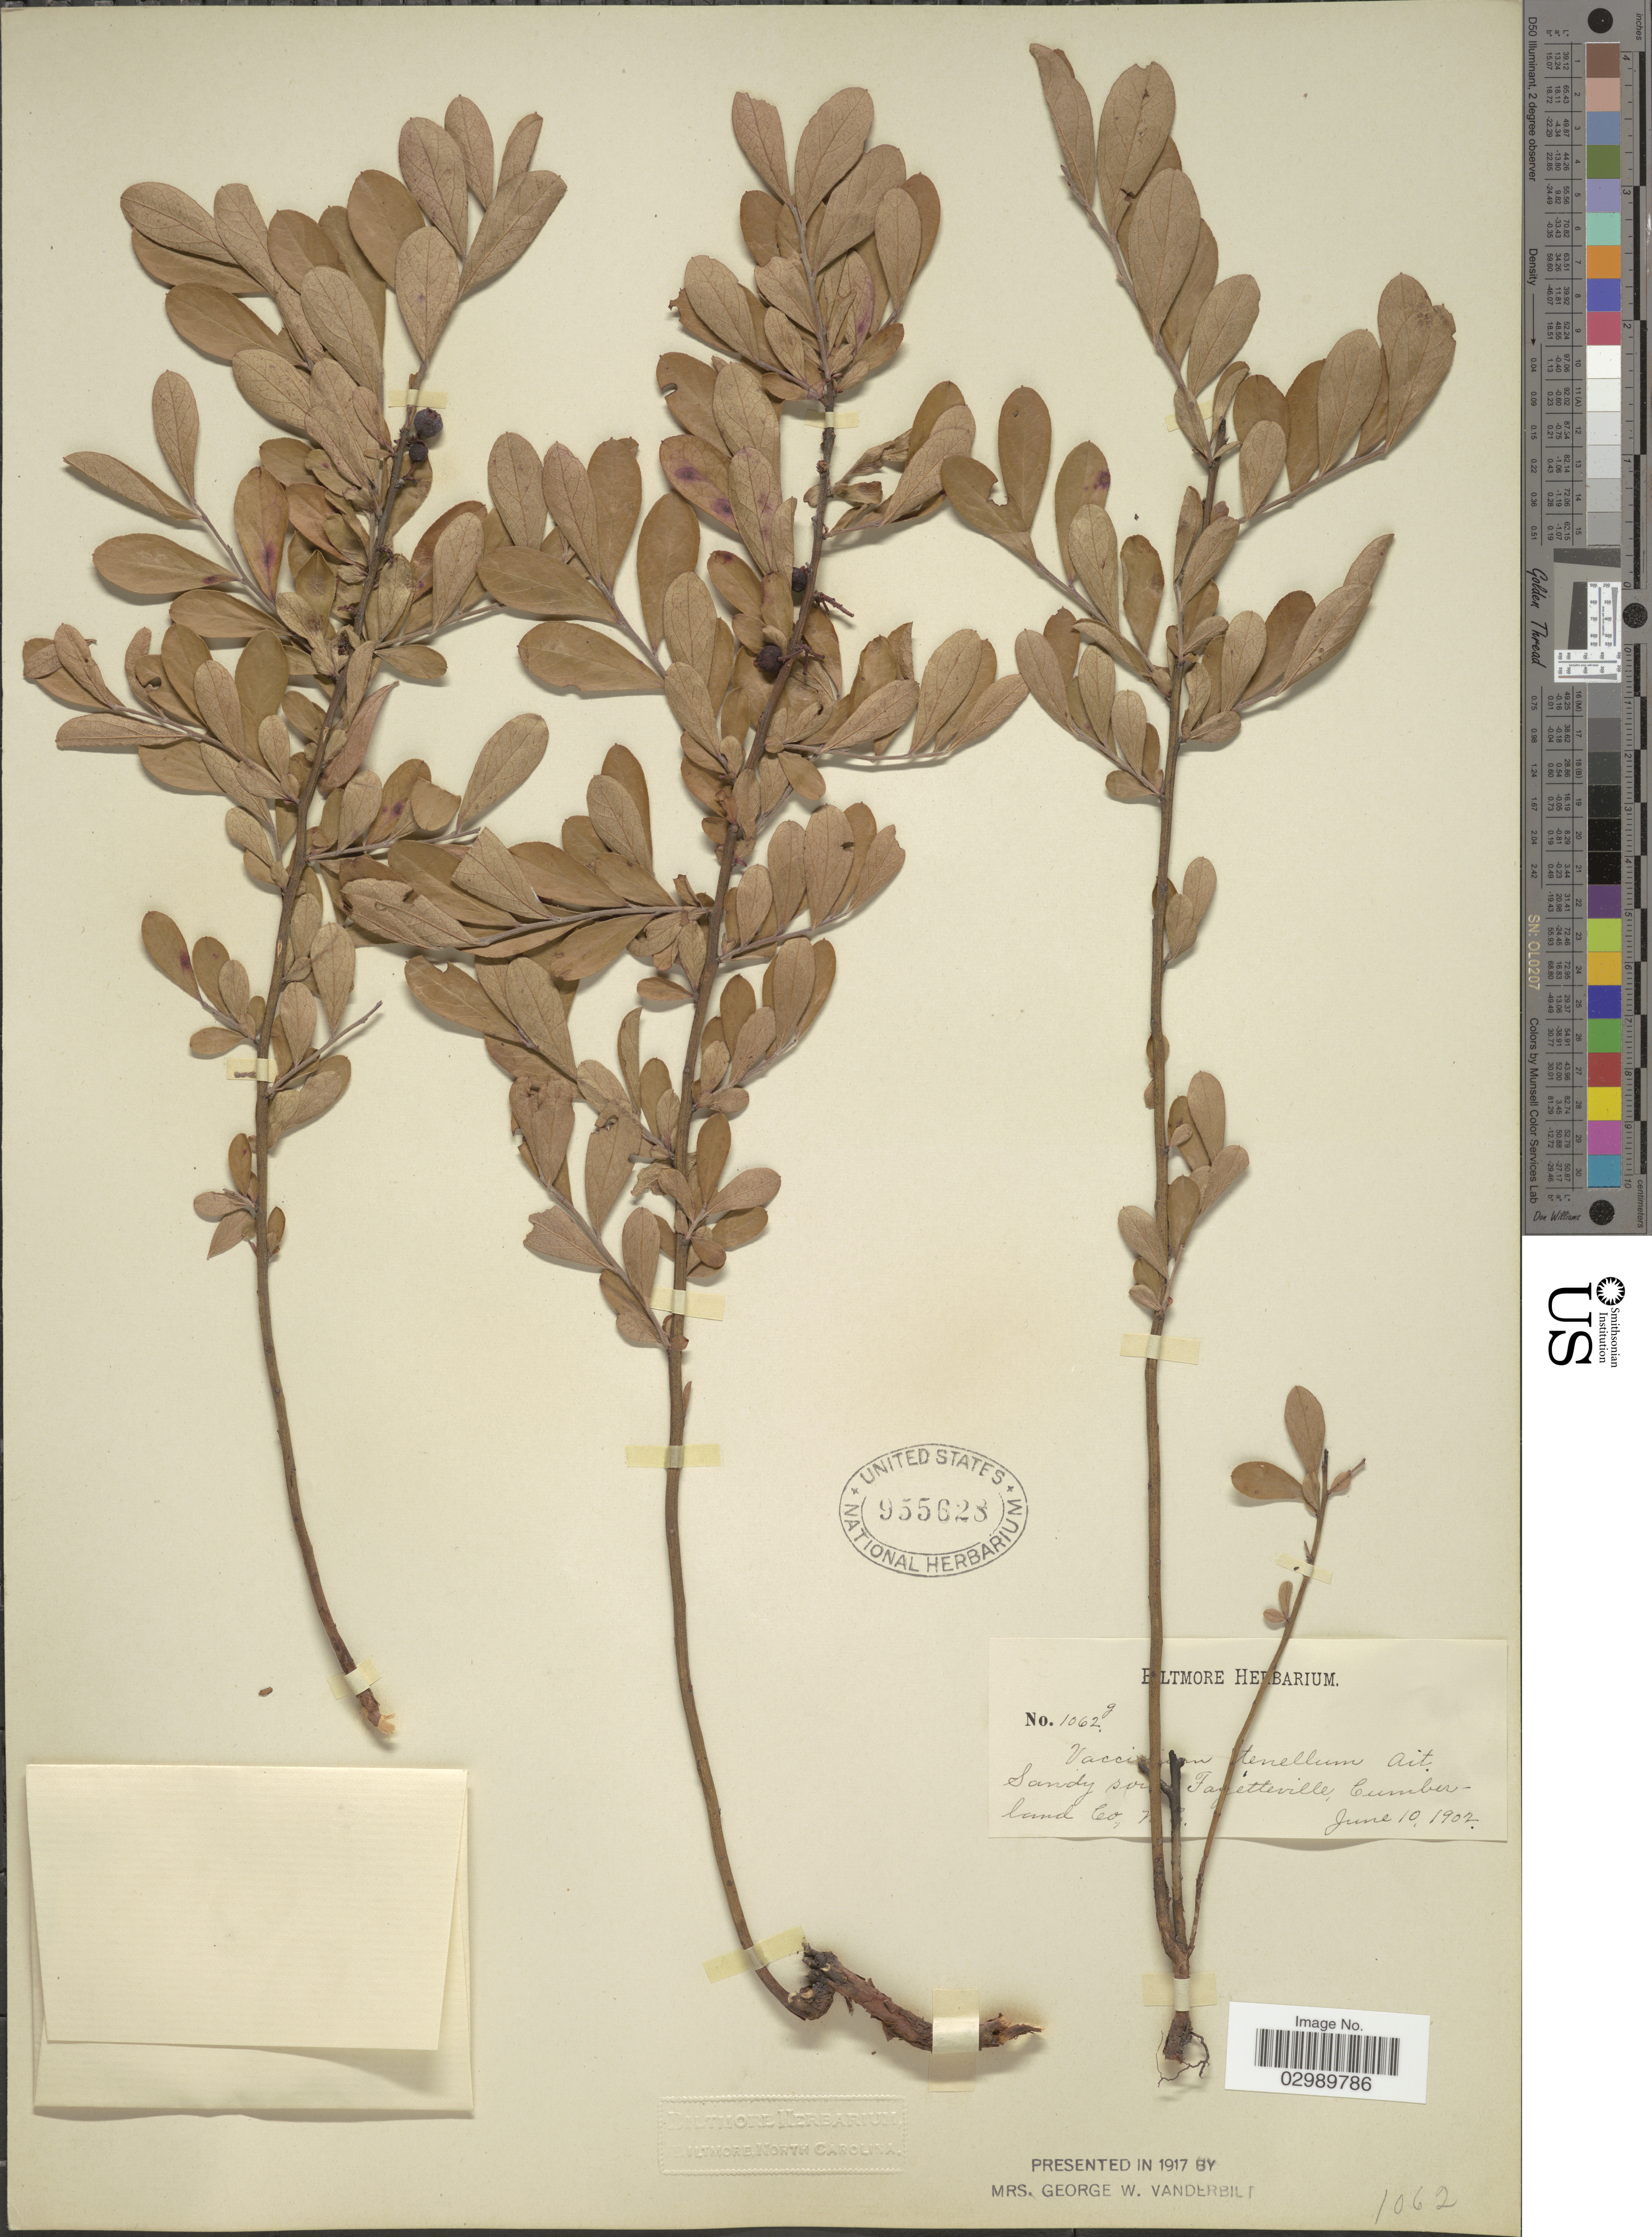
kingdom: Plantae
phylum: Tracheophyta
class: Magnoliopsida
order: Ericales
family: Ericaceae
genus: Vaccinium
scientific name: Vaccinium tenellum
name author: Aiton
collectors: ex herb. Biltmore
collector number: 1062g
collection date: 1902-06-10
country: United States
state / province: North Carolina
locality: Fayetteville, Cumberland Co.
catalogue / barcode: US 955628